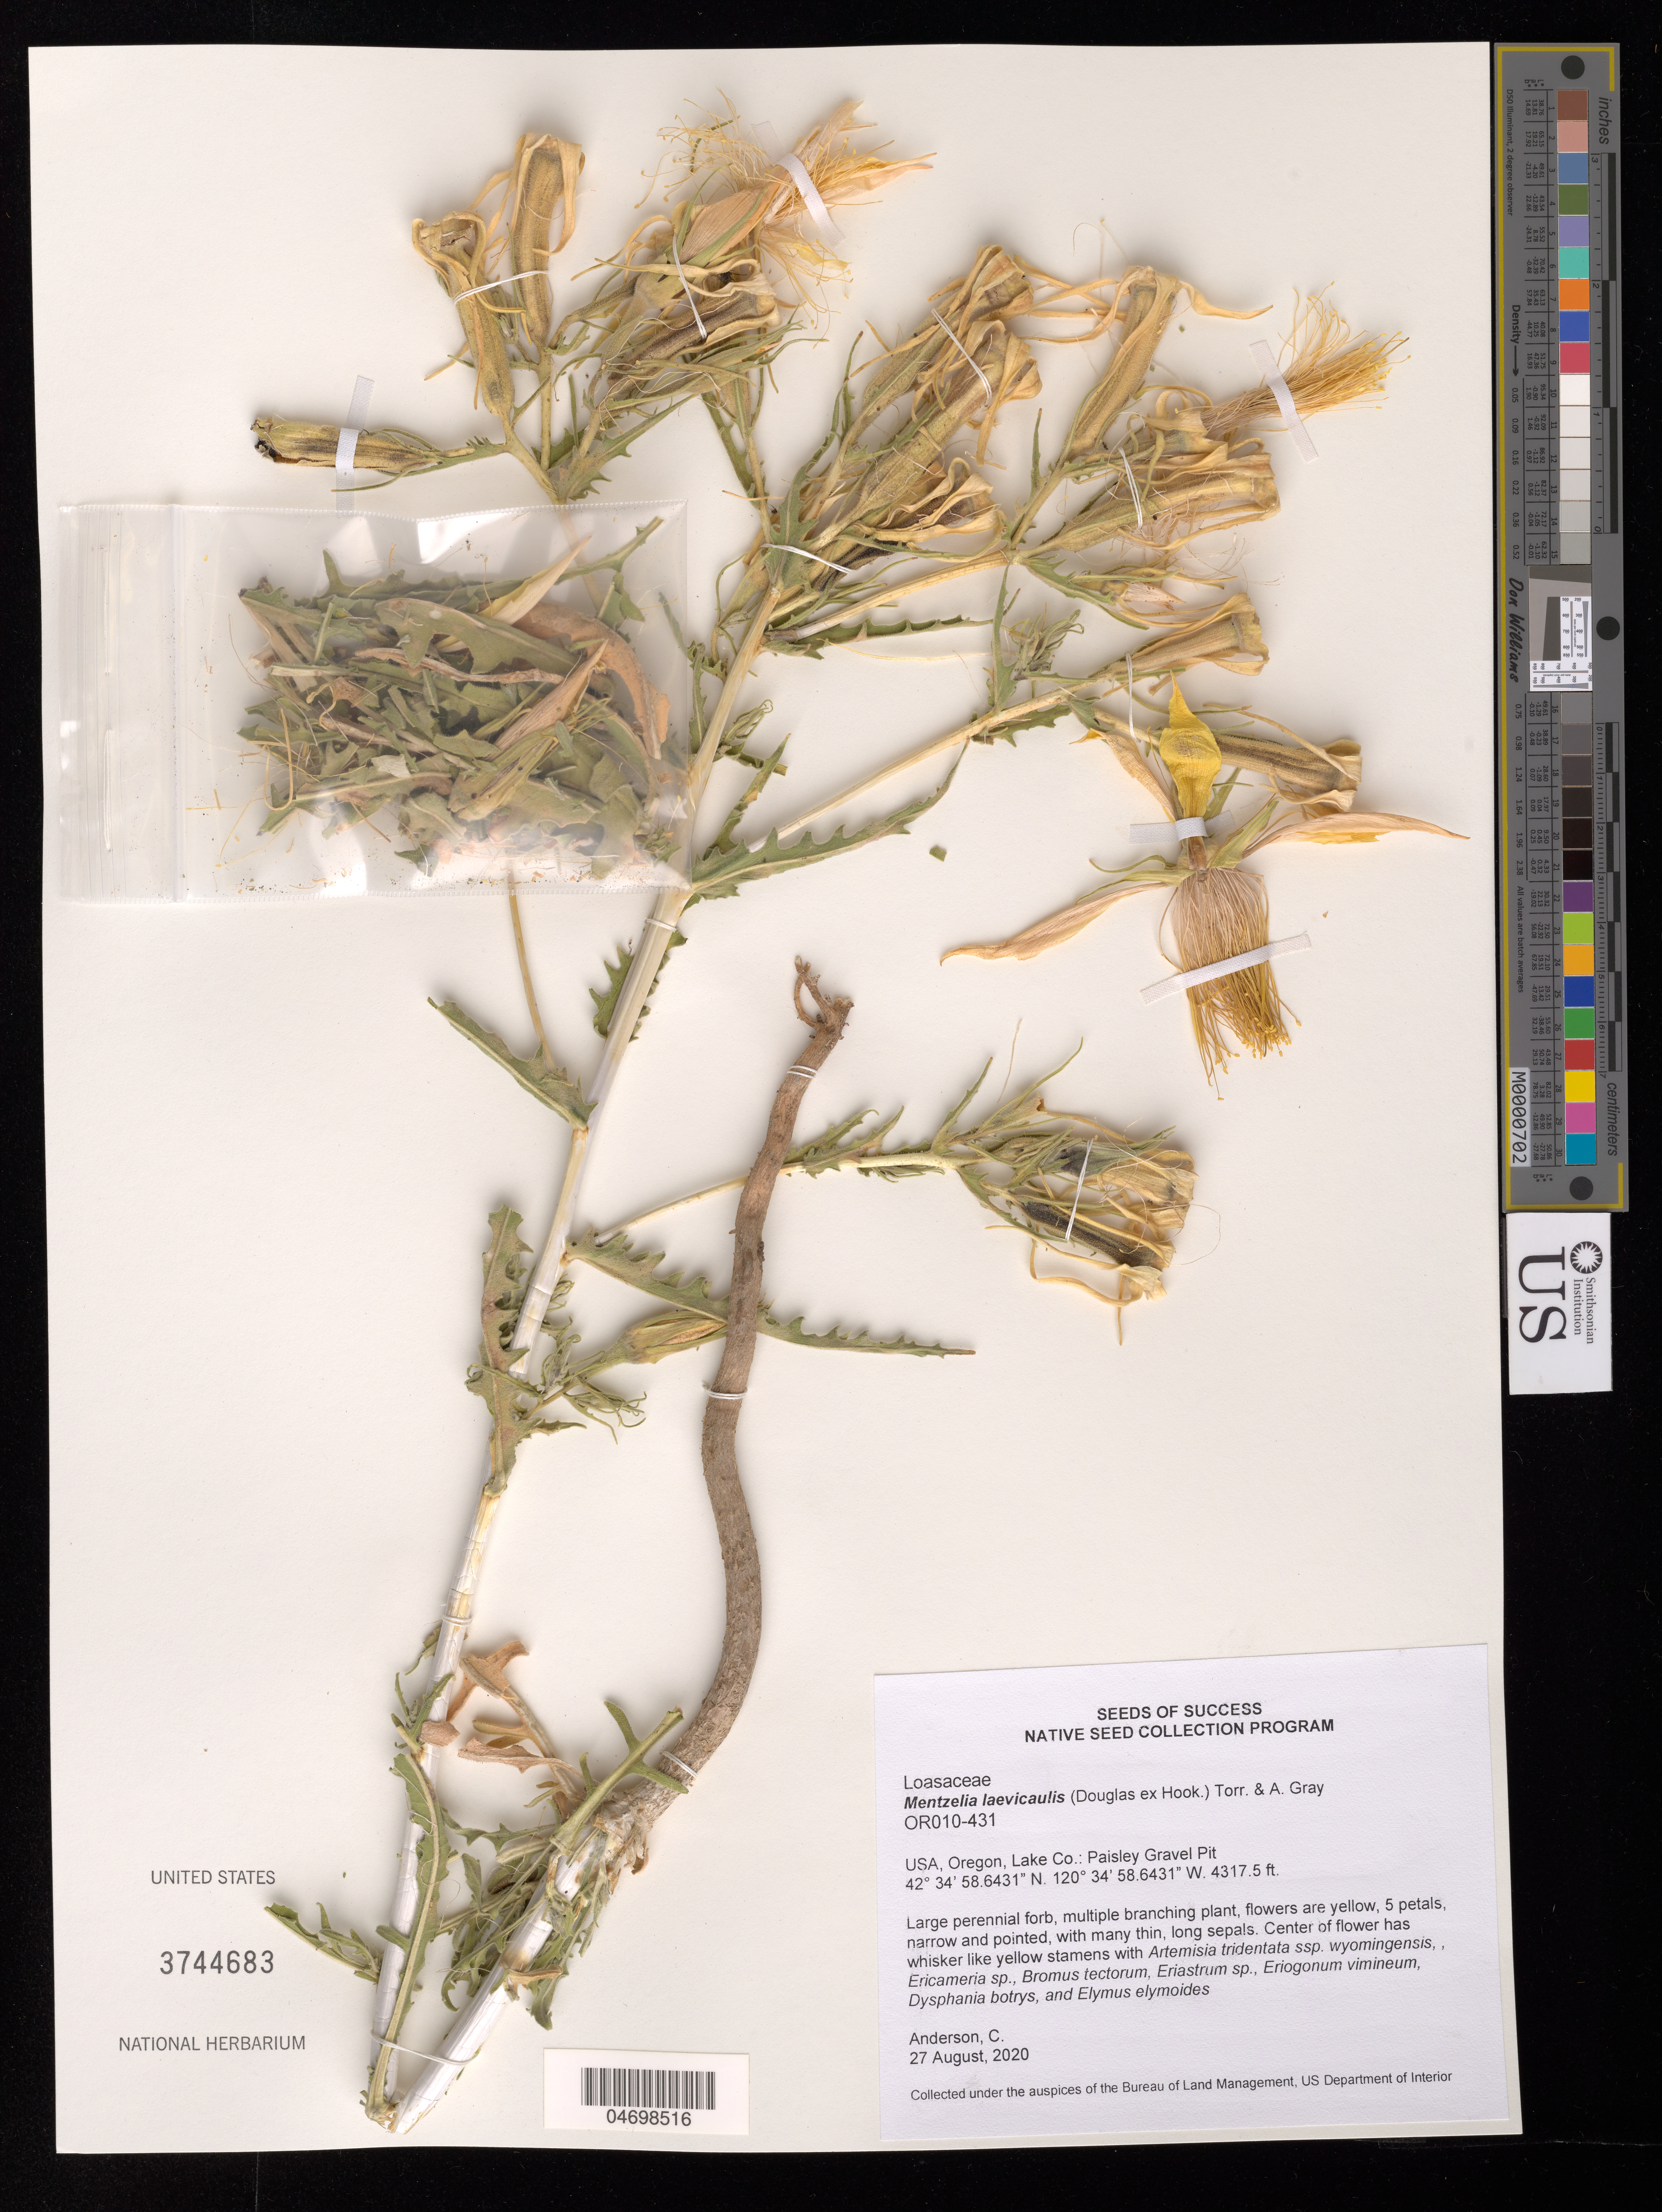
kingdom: Plantae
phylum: Tracheophyta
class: Magnoliopsida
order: Cornales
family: Loasaceae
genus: Mentzelia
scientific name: Mentzelia laevicaulis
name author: (Douglas ex Hook.) Torr. & A. Gray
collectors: C. Anderson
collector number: OR010-431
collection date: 2020-08-27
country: United States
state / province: Oregon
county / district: Lake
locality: Paisley Gravel Pit.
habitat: With Ericameria sp., Eriastrum sp., Bromus tectorum, etc.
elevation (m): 1316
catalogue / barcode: US 3744683